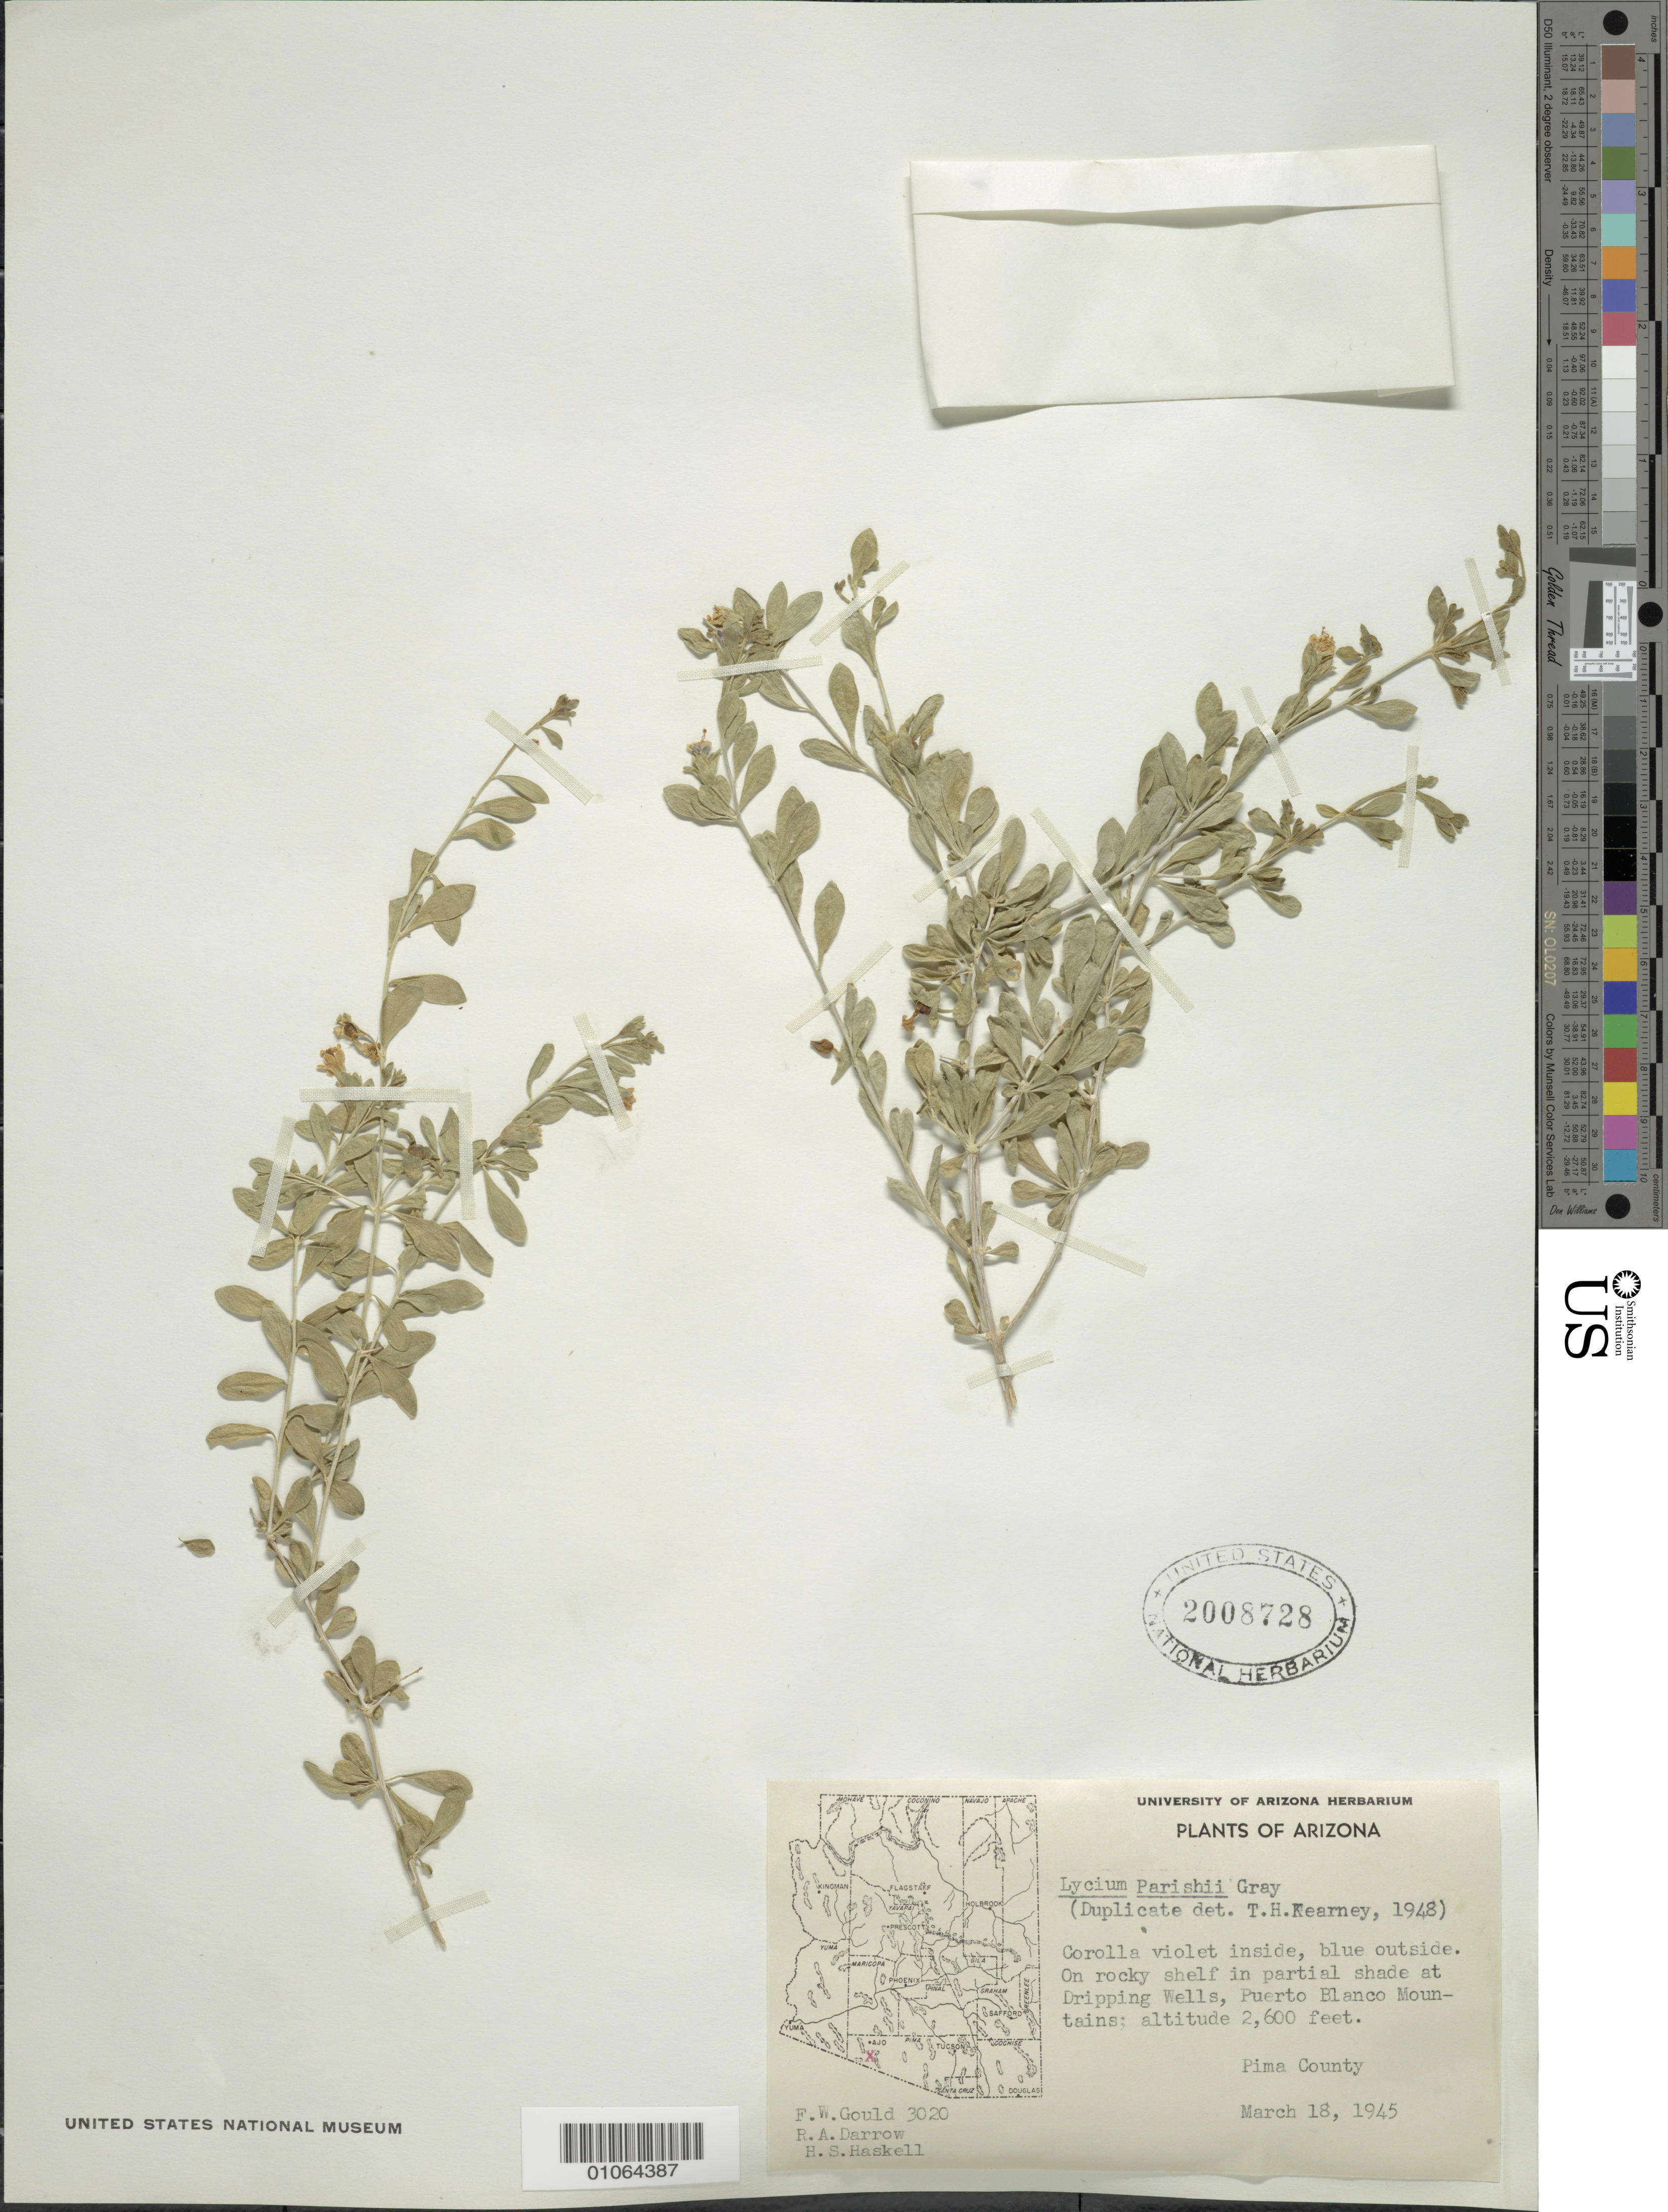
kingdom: Plantae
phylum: Tracheophyta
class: Magnoliopsida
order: Solanales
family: Solanaceae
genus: Lycium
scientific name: Lycium parishii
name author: A. Gray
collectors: F. W. Gould, R. A. Darrow & H. Haskell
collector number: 3020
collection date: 1945-03-18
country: United States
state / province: Arizona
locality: On rocky shelf in partial shade at Dripping Wells, Puerto Blanco Mountains. Pima County.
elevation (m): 792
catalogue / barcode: US 2008728